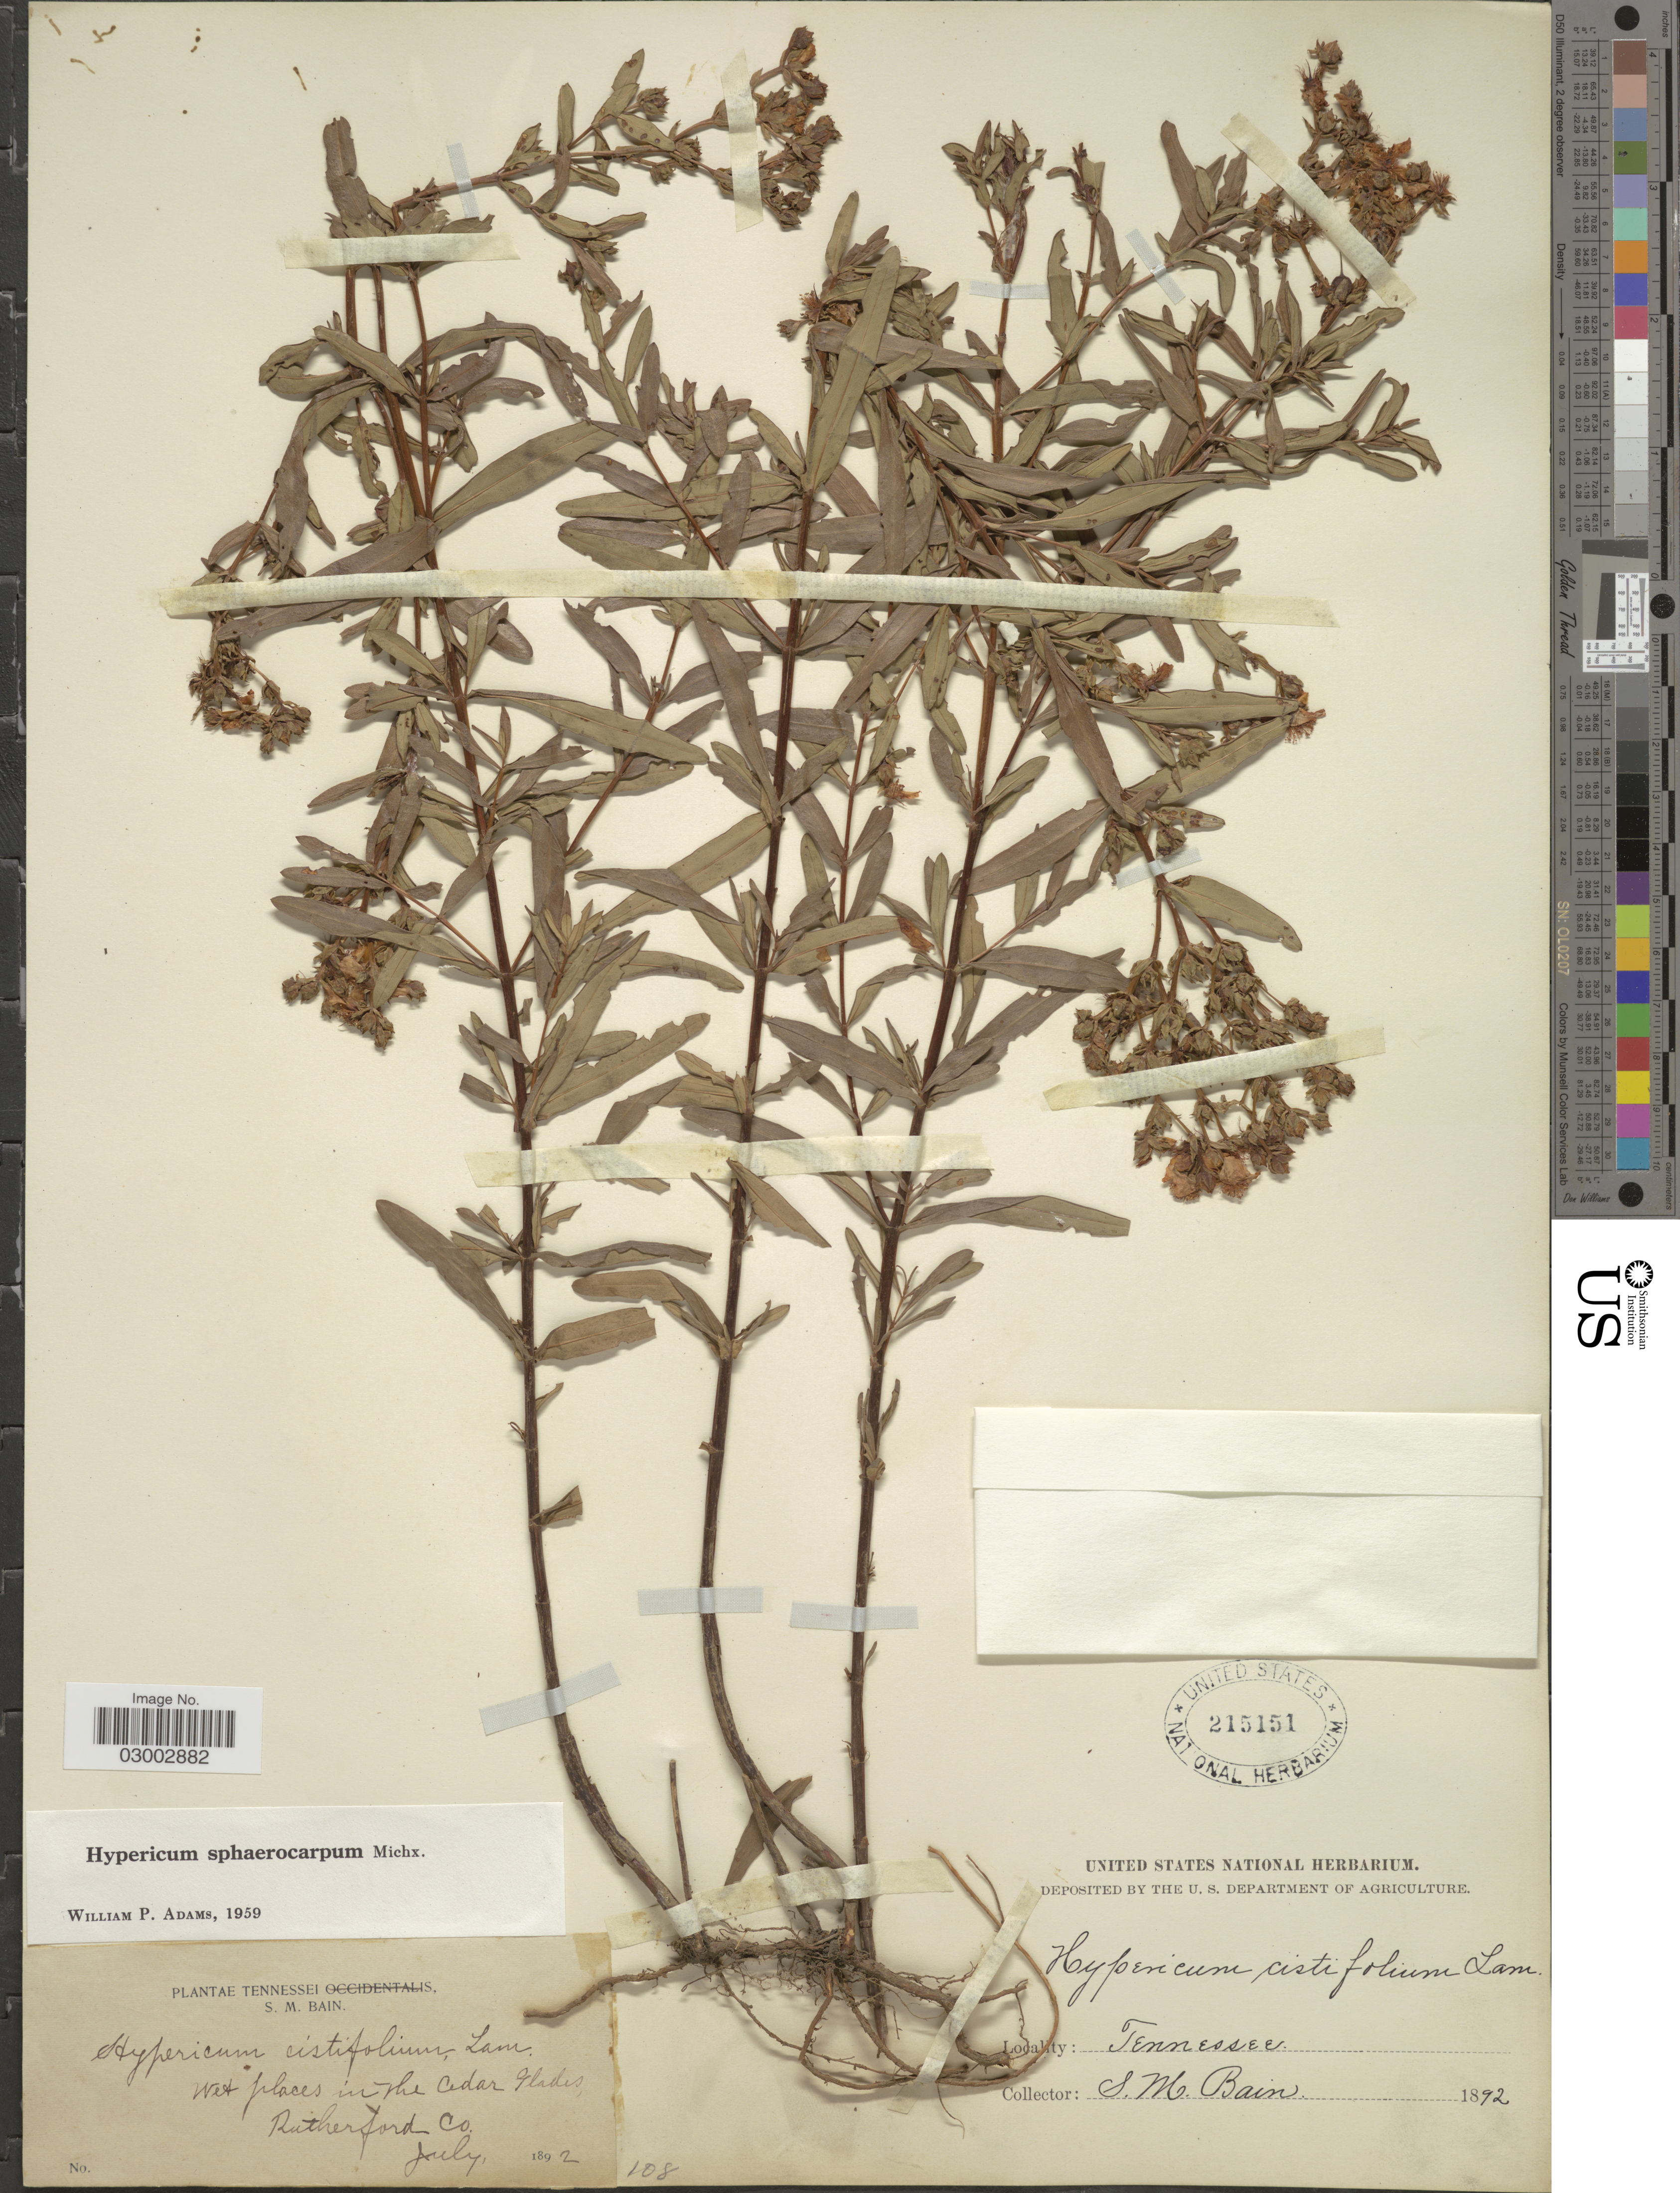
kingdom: Plantae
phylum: Tracheophyta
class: Magnoliopsida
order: Malpighiales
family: Hypericaceae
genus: Hypericum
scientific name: Hypericum sphaerocarpum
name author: Michx.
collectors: S. M. Bain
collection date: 1892-07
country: United States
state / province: Tennessee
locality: Wet places in the Cedar Glades. Rutherford Co.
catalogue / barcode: US 215151